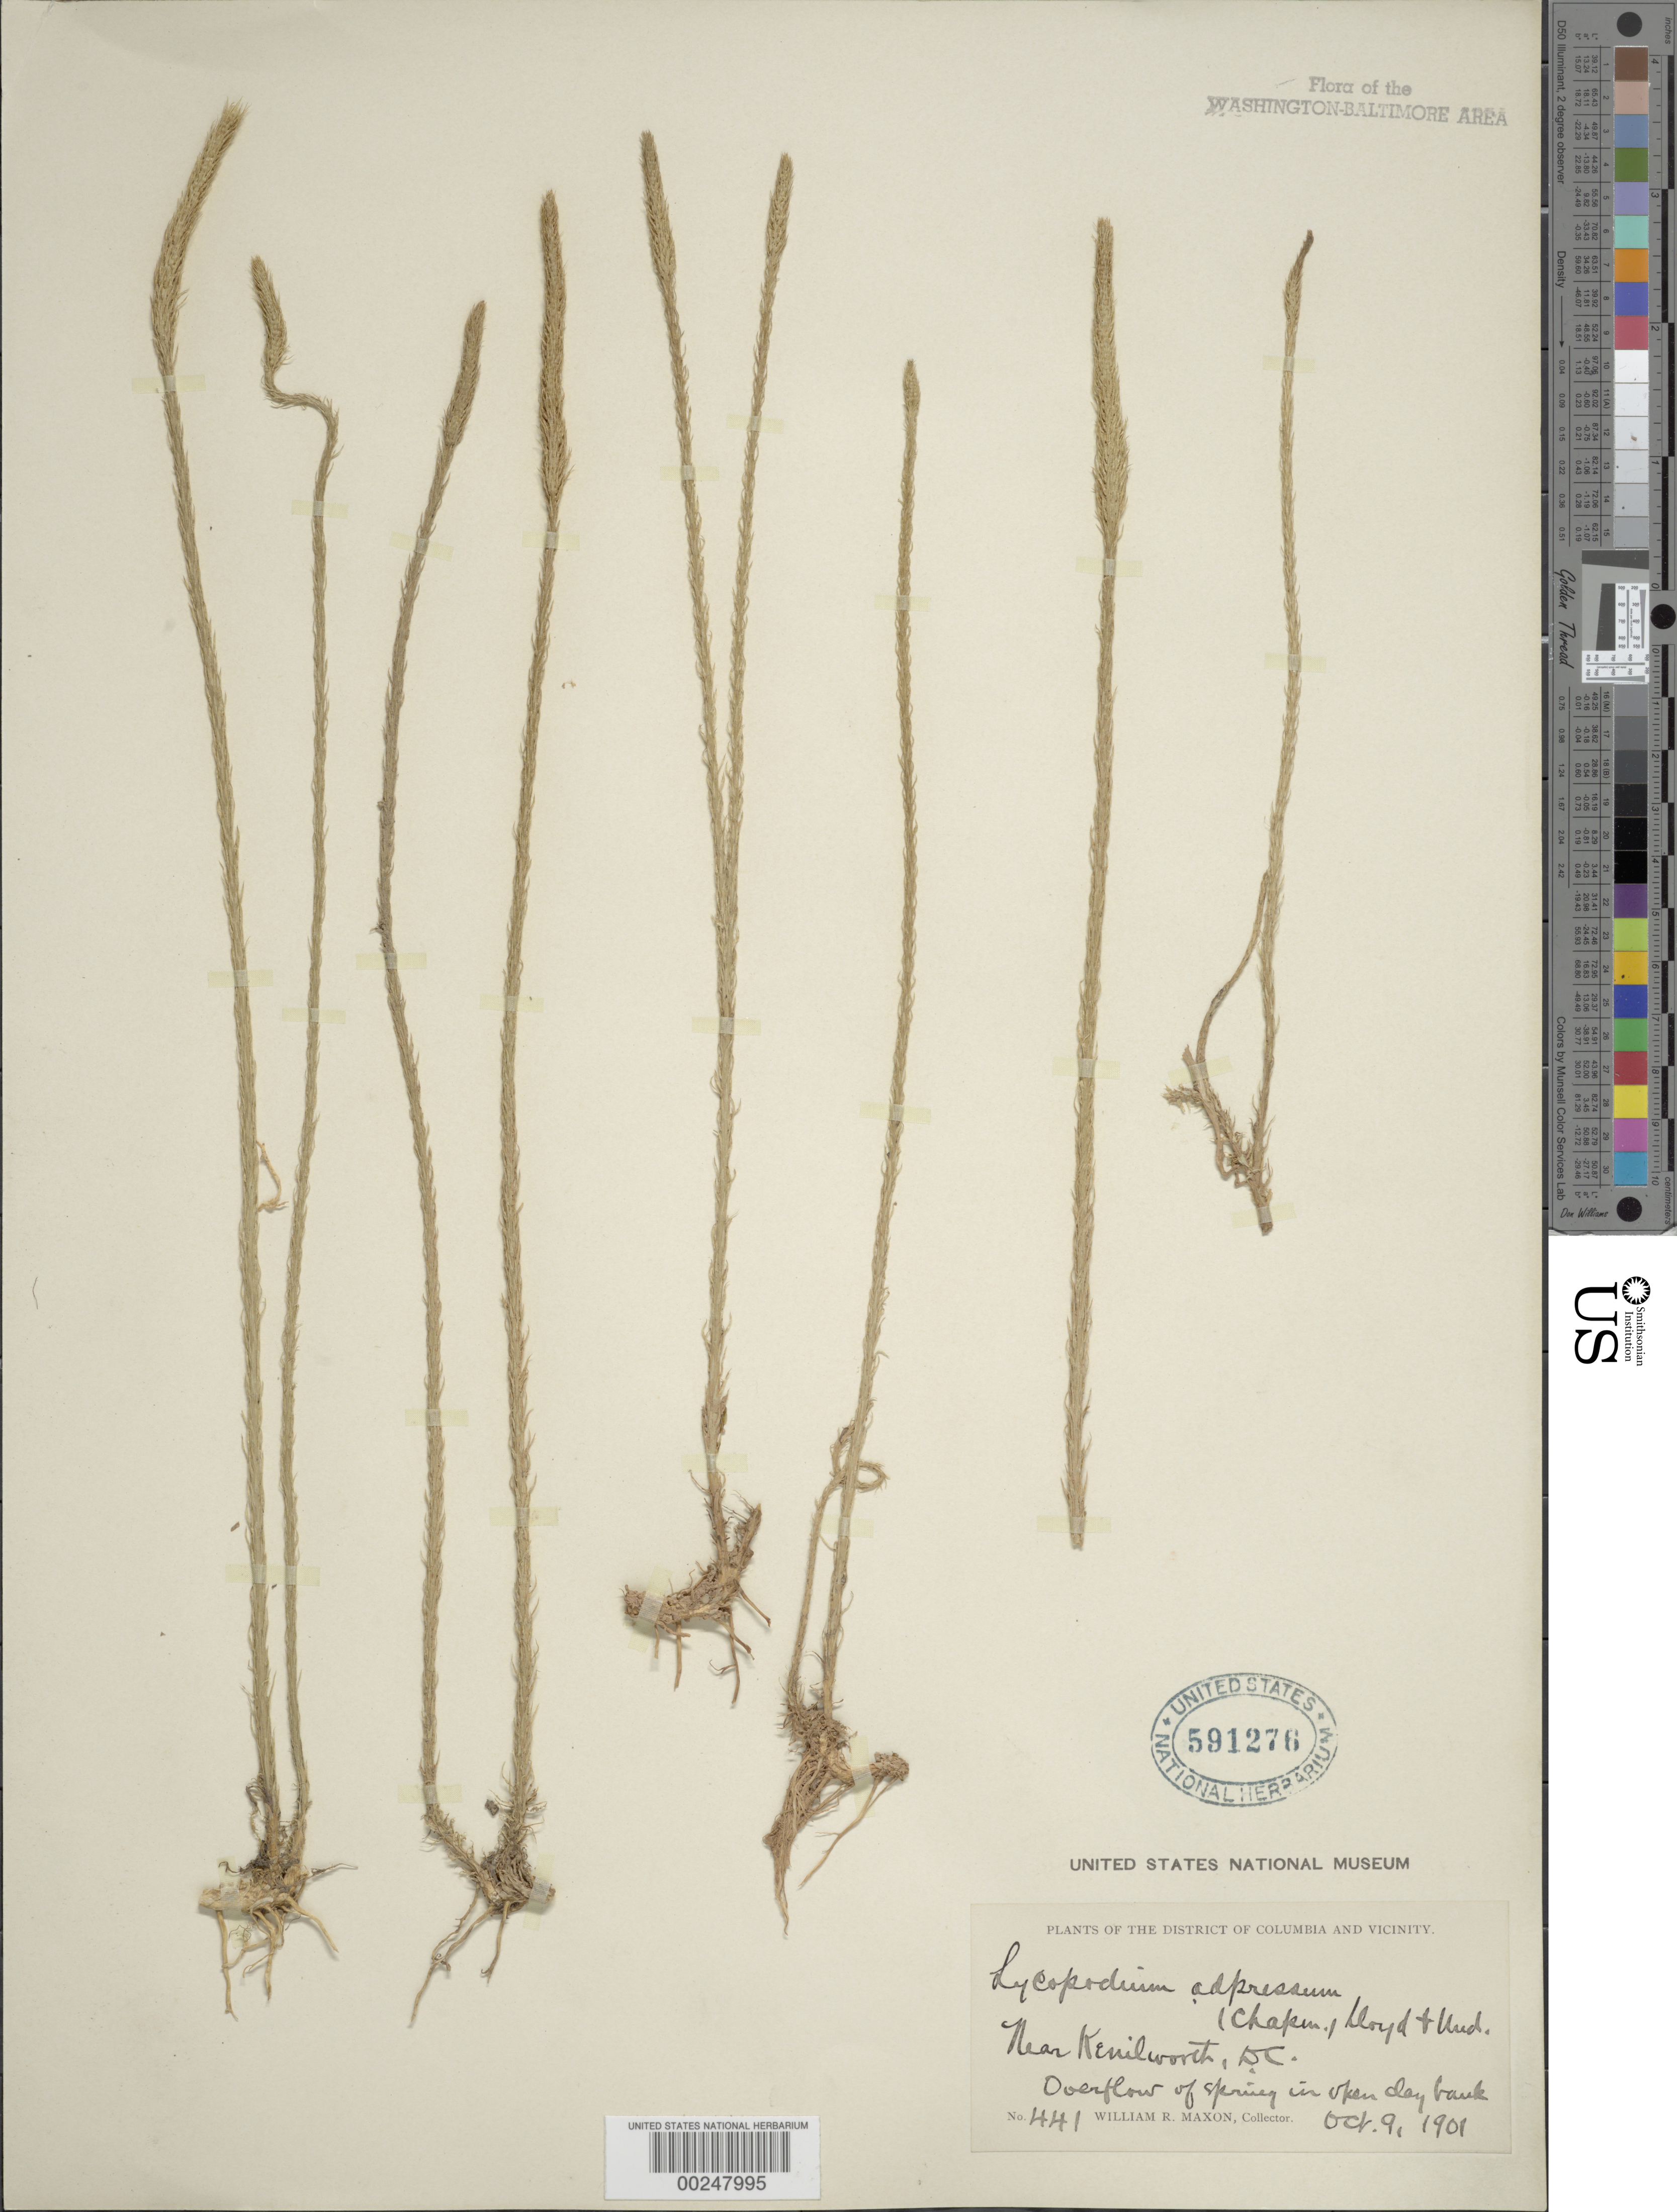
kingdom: Plantae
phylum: Tracheophyta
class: Lycopodiopsida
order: Lycopodiales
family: Lycopodiaceae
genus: Lycopodiella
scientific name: Lycopodiella appressa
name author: (Chapm.) Cranfill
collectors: W. R. Maxon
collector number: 441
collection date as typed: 09 Oct 1901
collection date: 1901-10-09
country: United States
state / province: District of Columbia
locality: Kenilworth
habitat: Overflow of spring in open dry bank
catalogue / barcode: US 591276